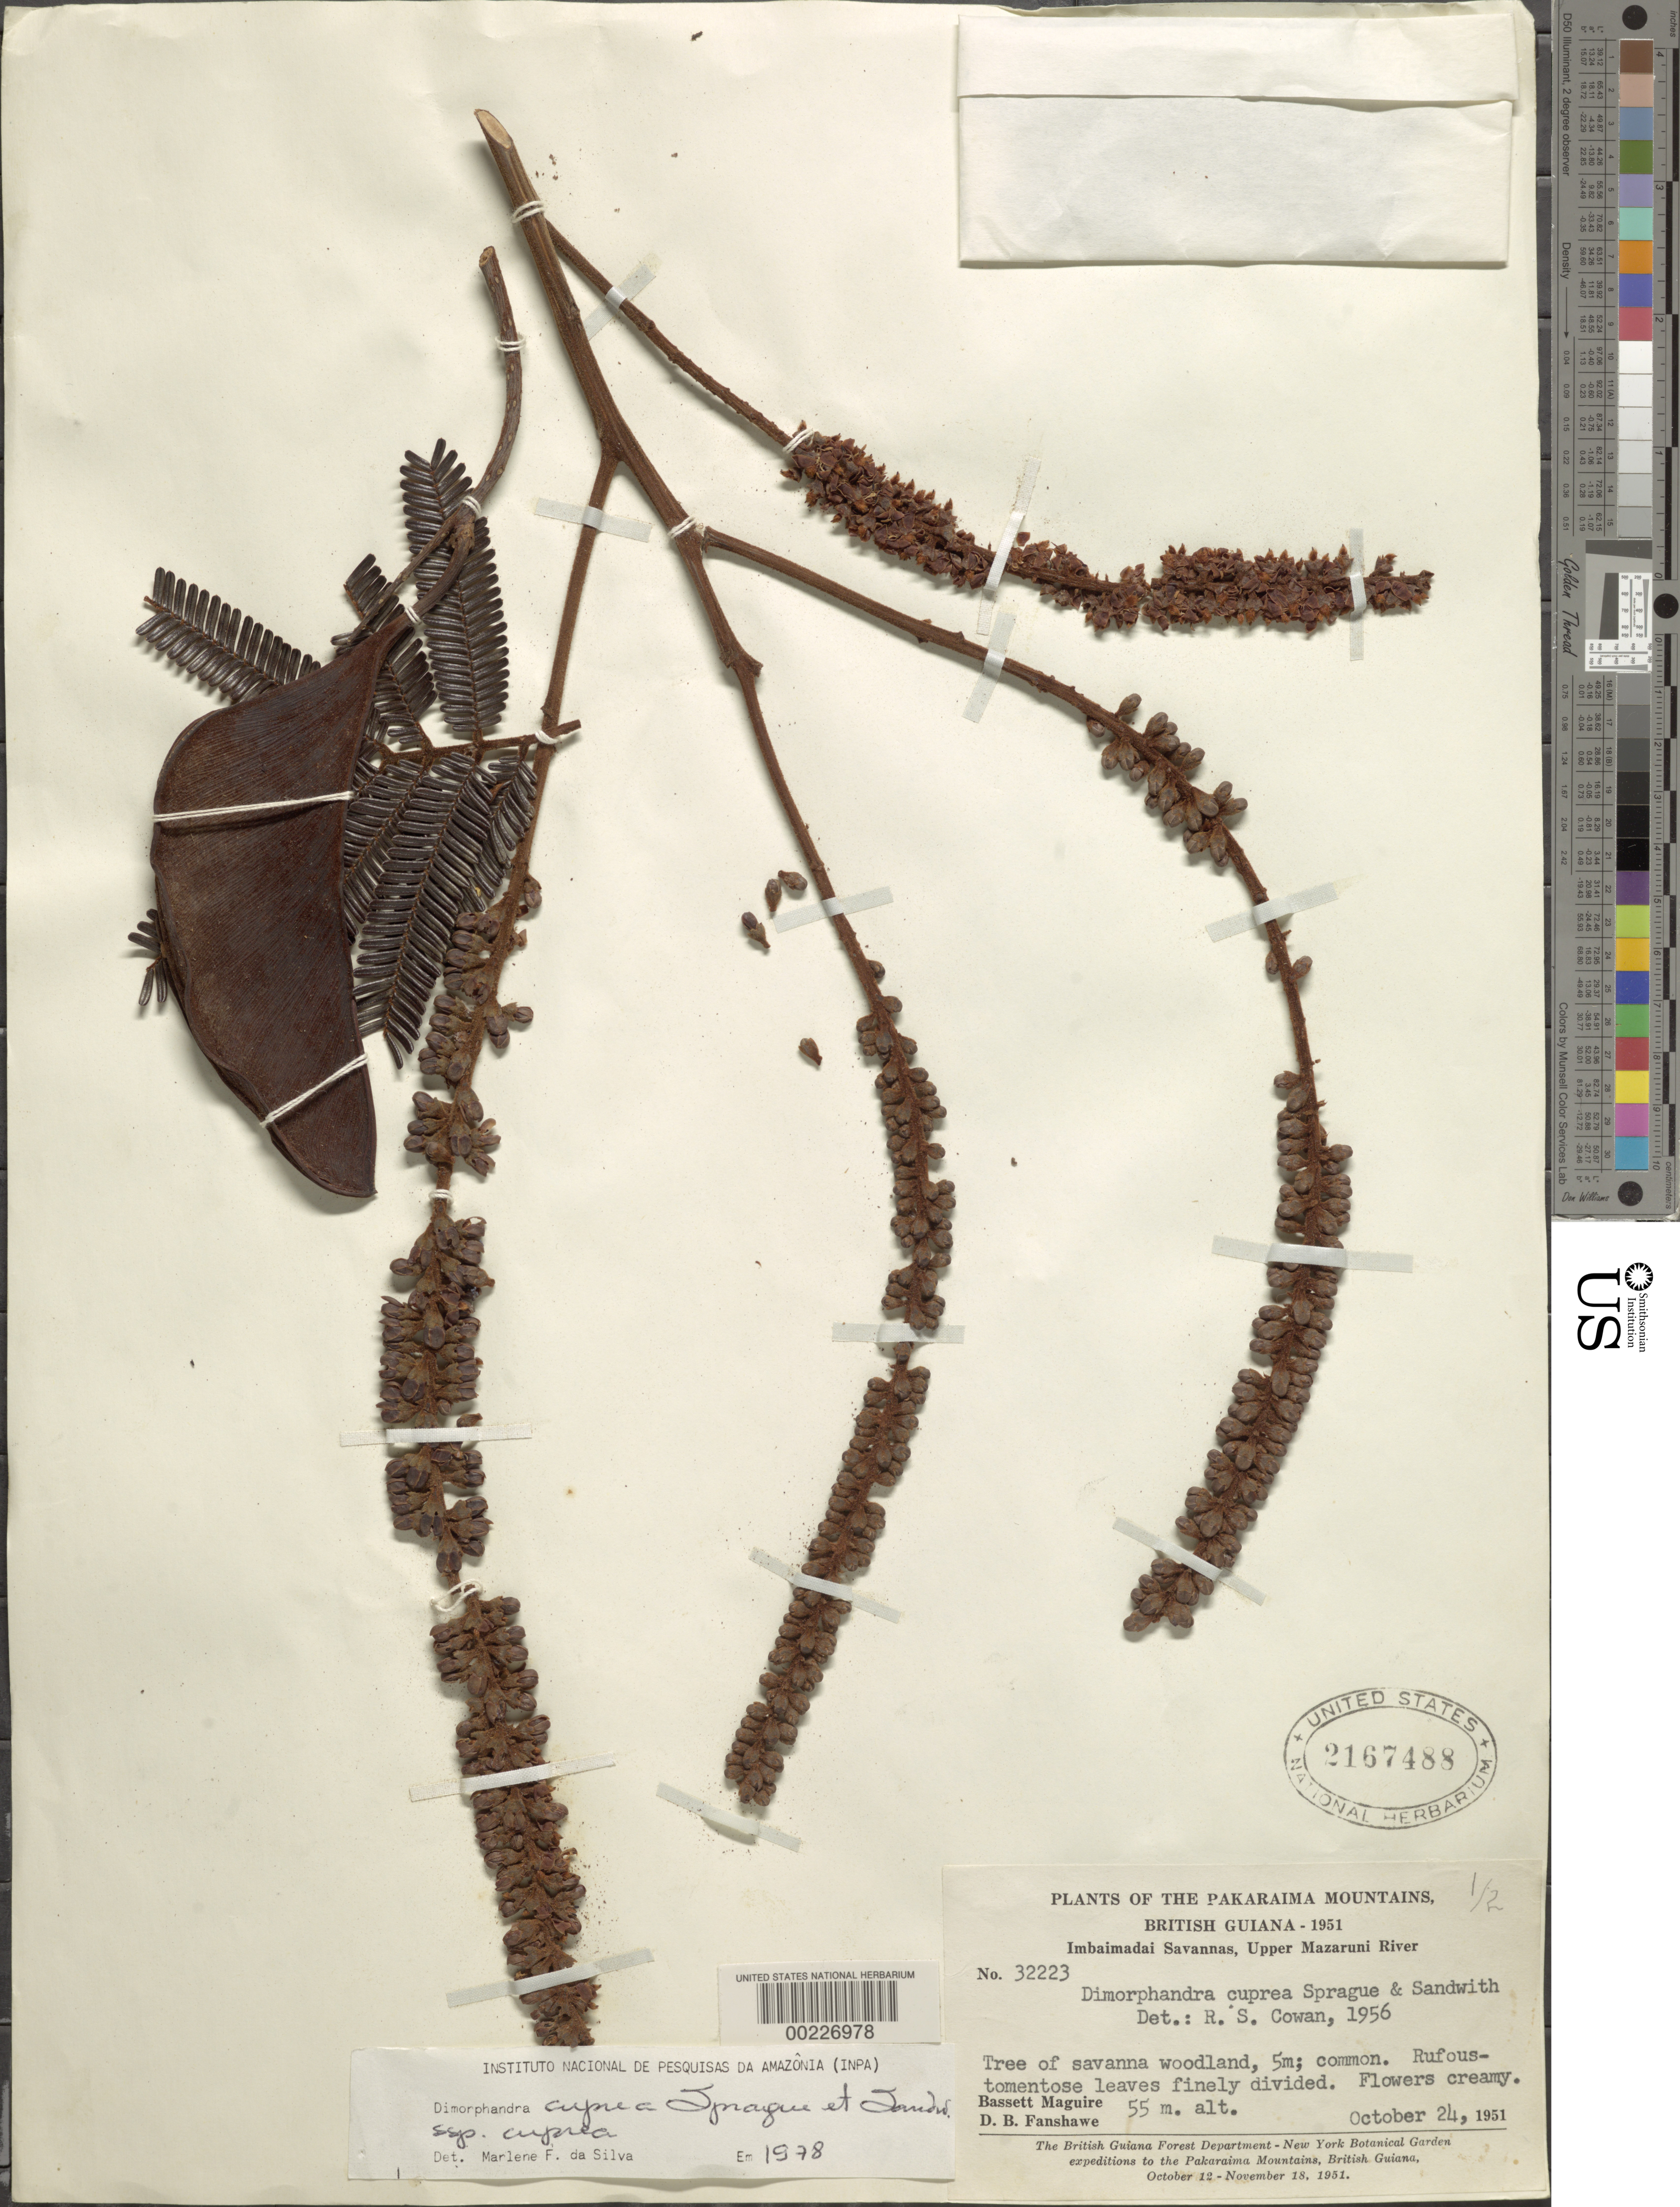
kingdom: Plantae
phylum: Tracheophyta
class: Magnoliopsida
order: Fabales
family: Fabaceae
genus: Dimorphandra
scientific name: Dimorphandra cuprea subsp. cuprea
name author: Sprague & Sandwith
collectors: B. Maguire & D. B. Fanshawe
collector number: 32223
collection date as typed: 24 Oct 1951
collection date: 1951-10-24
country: Guyana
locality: Imbaimadai savannas, upper mazaruni river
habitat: Savanna woodland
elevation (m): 55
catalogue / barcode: US 2167488